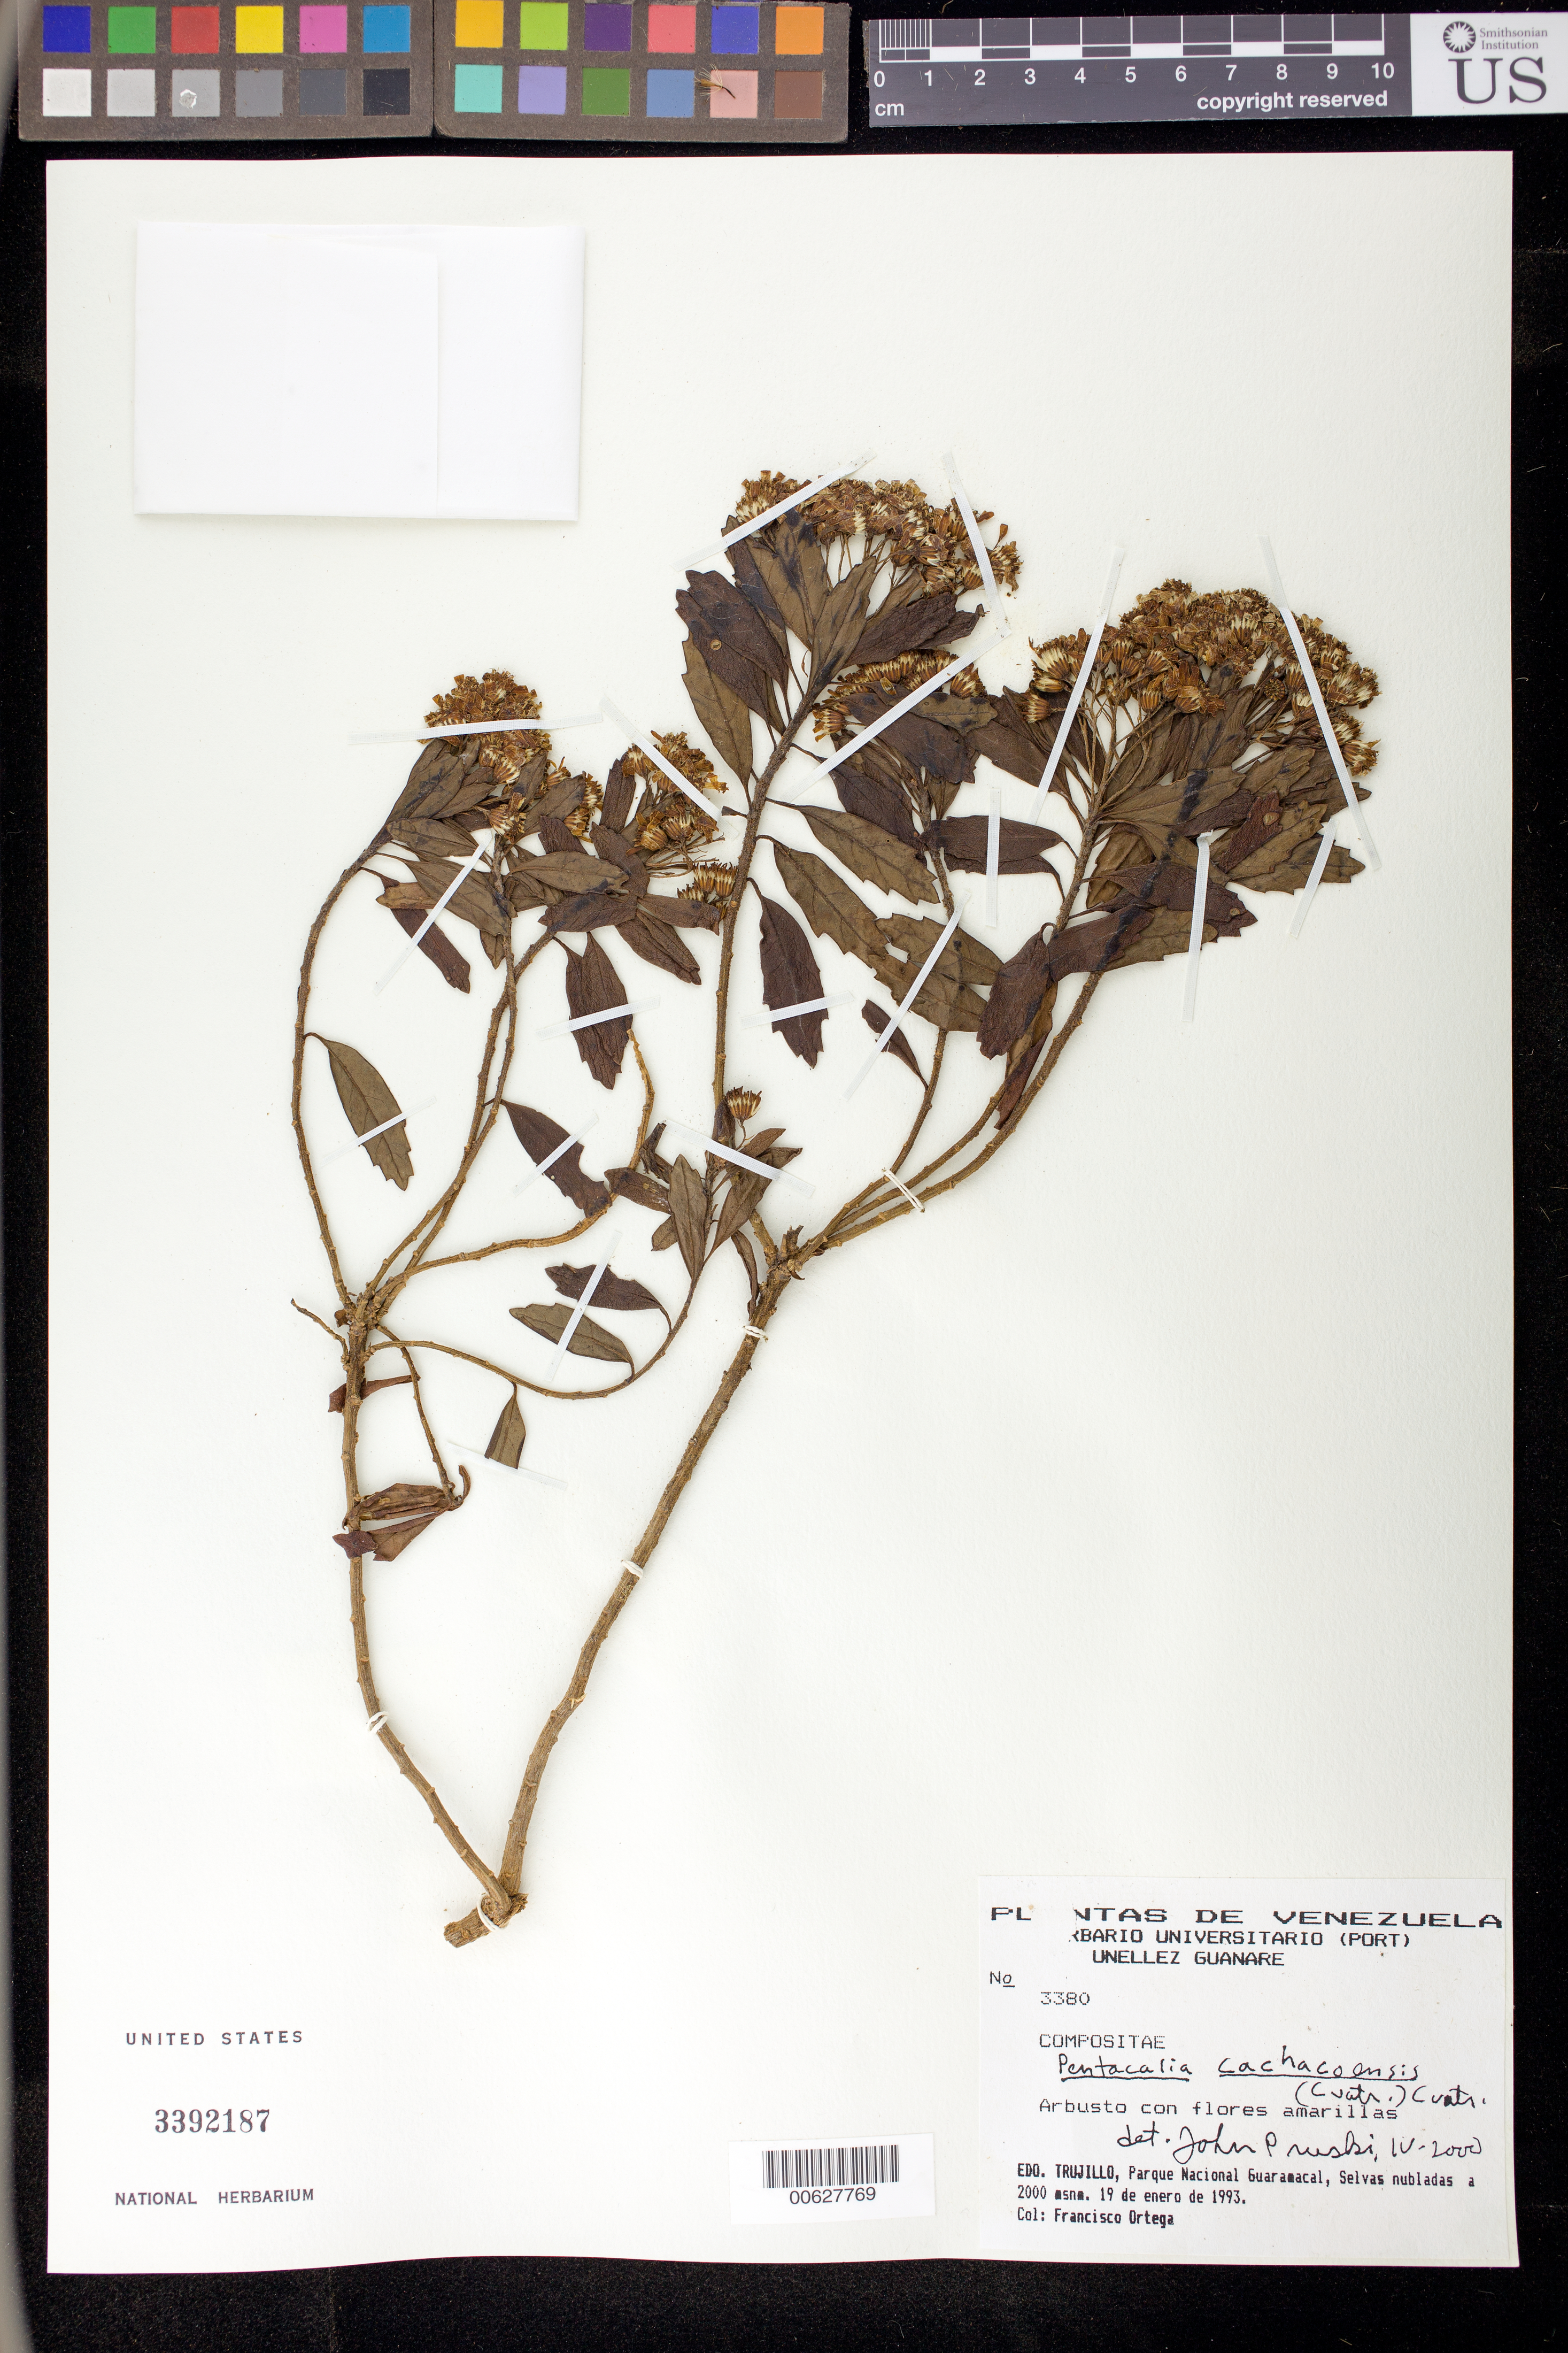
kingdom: Plantae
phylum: Tracheophyta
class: Magnoliopsida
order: Asterales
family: Asteraceae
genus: Pentacalia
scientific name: Pentacalia cachacoensis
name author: (Cuatrec.) Cuatrec.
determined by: Pruski, J. F.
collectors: F. J. Ortega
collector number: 3380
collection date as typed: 19 Jan 1993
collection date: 1993-01-19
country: Venezuela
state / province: Trujillo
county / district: Boconó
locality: Parque Nacional Guaramacal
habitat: Selvas nubladas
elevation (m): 2000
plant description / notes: PORT, US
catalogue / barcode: US 3392187